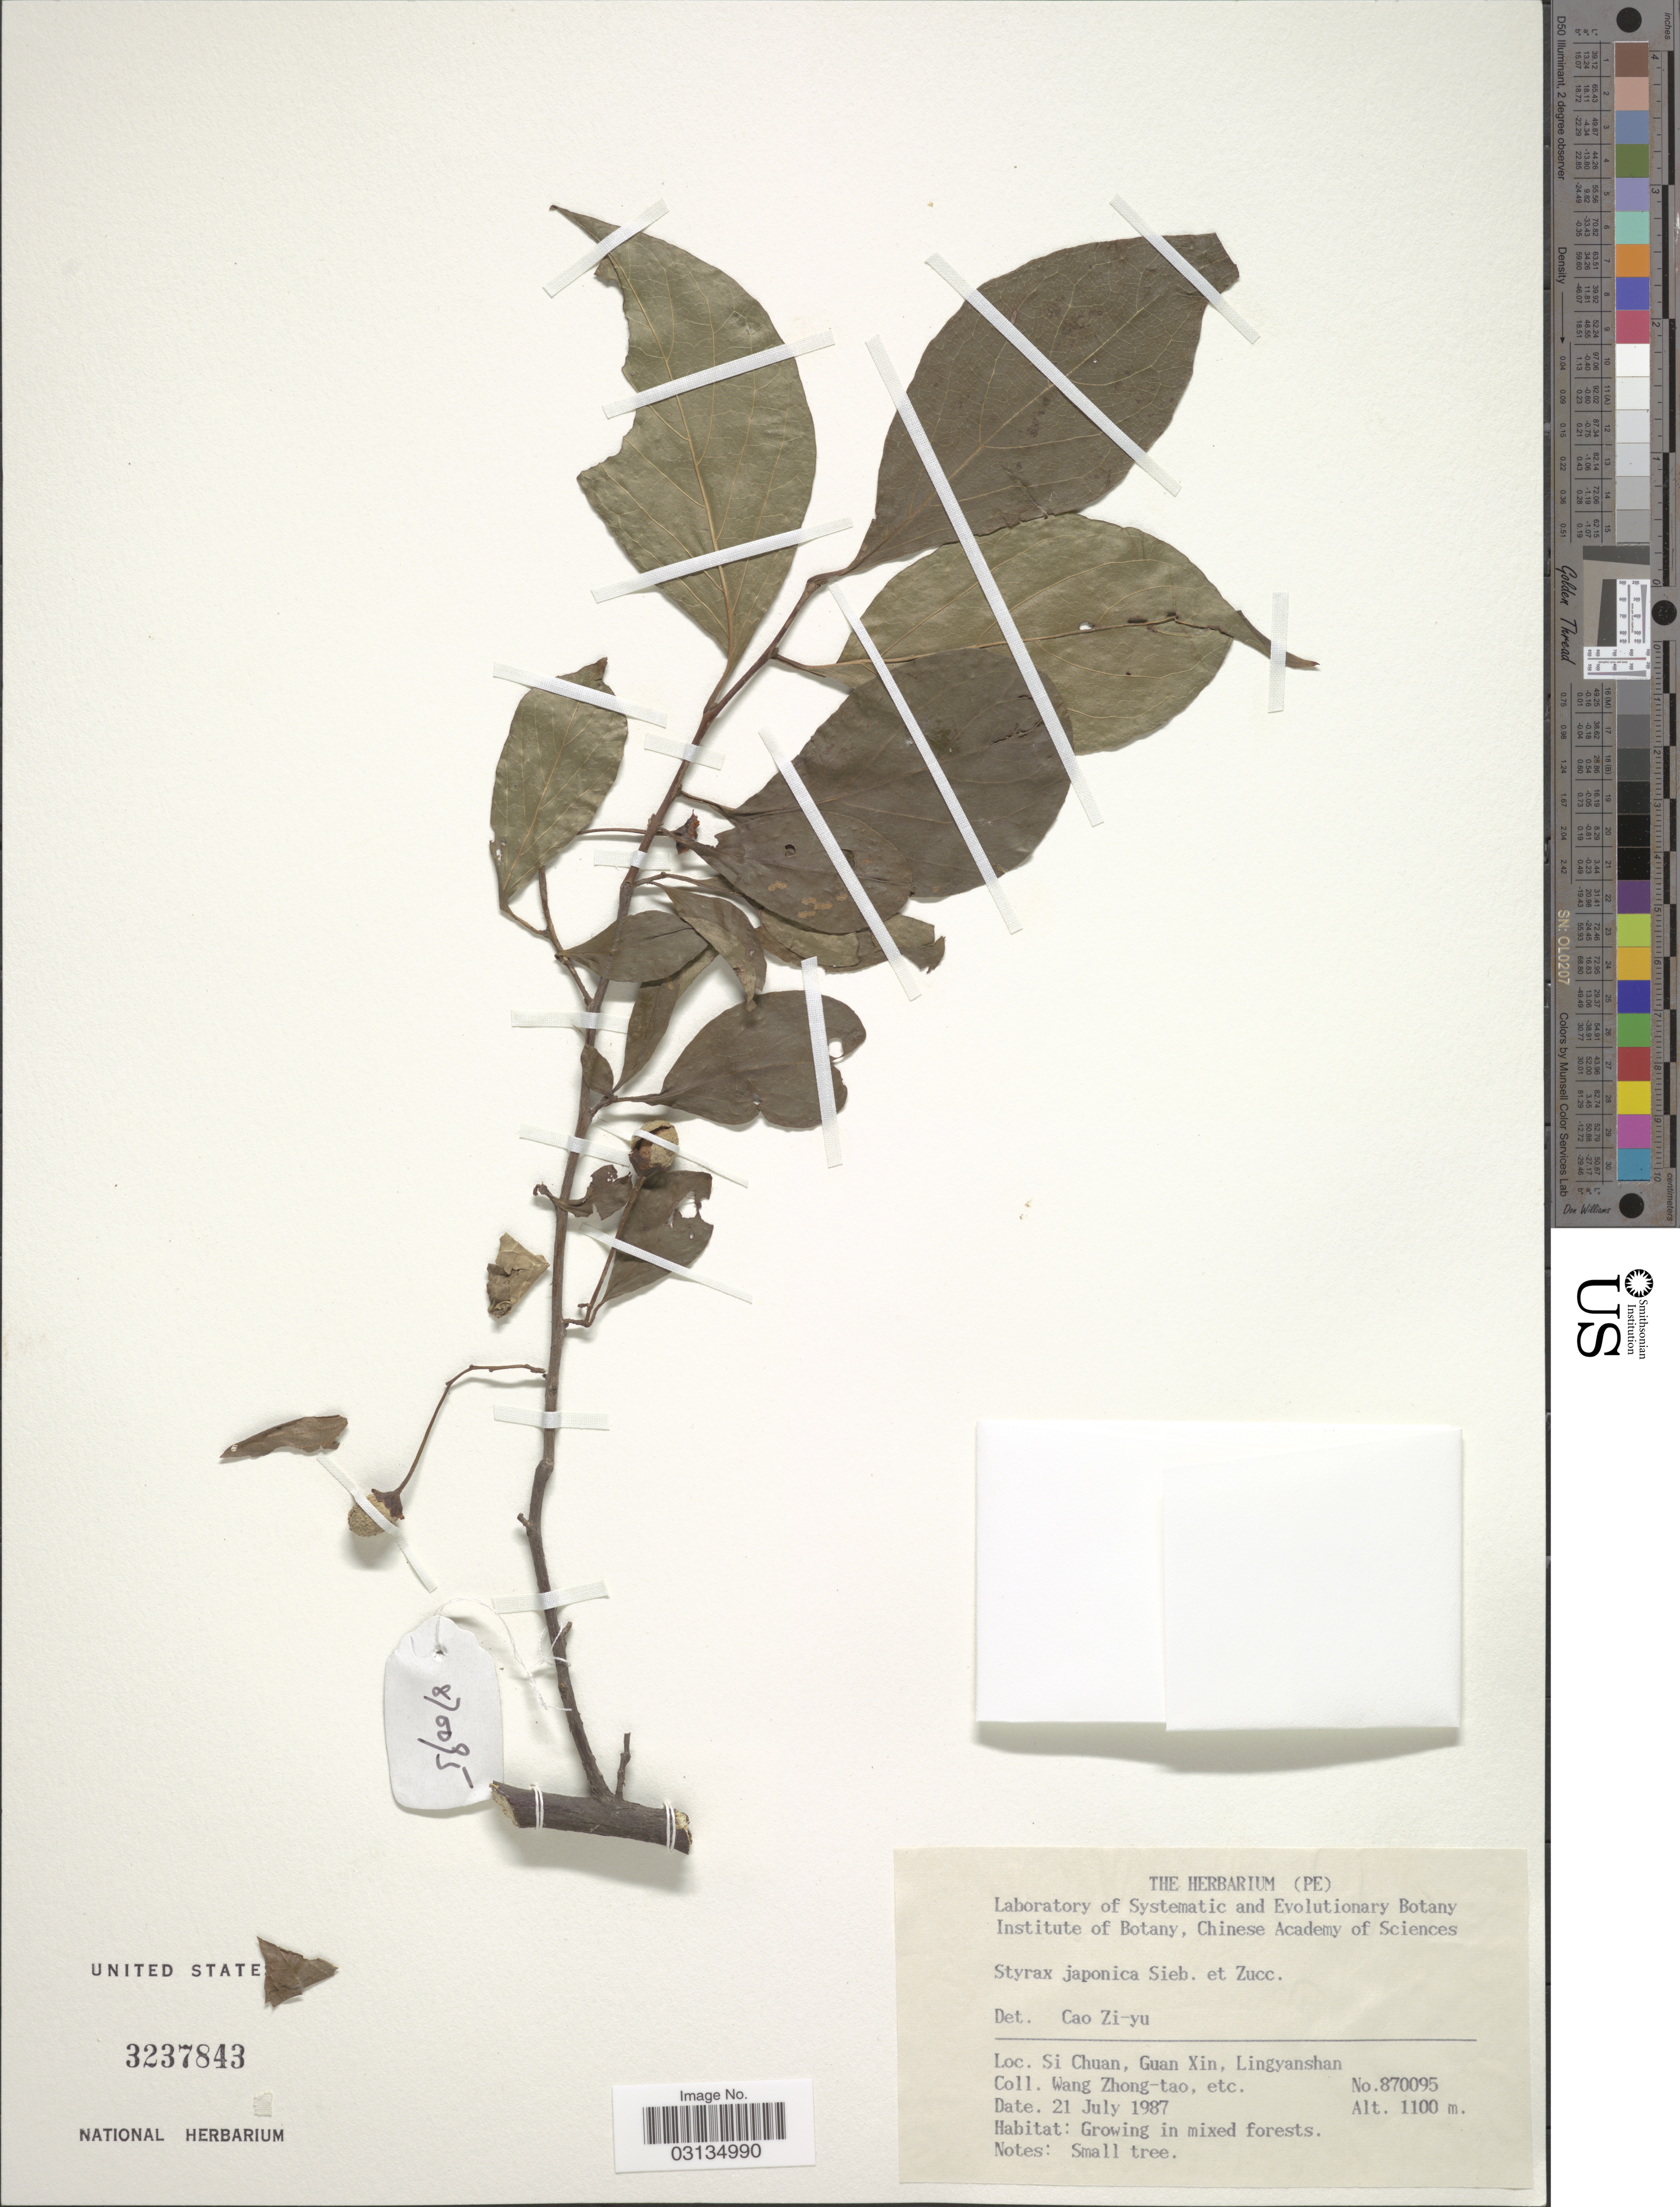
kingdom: Plantae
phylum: Tracheophyta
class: Magnoliopsida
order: Ericales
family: Styracaceae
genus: Styrax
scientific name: Styrax japonicus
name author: Siebold & Zucc.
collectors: W. Zhong-Tao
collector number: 870095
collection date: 1987-07-21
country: China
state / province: Sichuan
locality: Si Chuan, Guan Xin, Lingyanshan.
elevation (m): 1100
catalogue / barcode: US 3237843